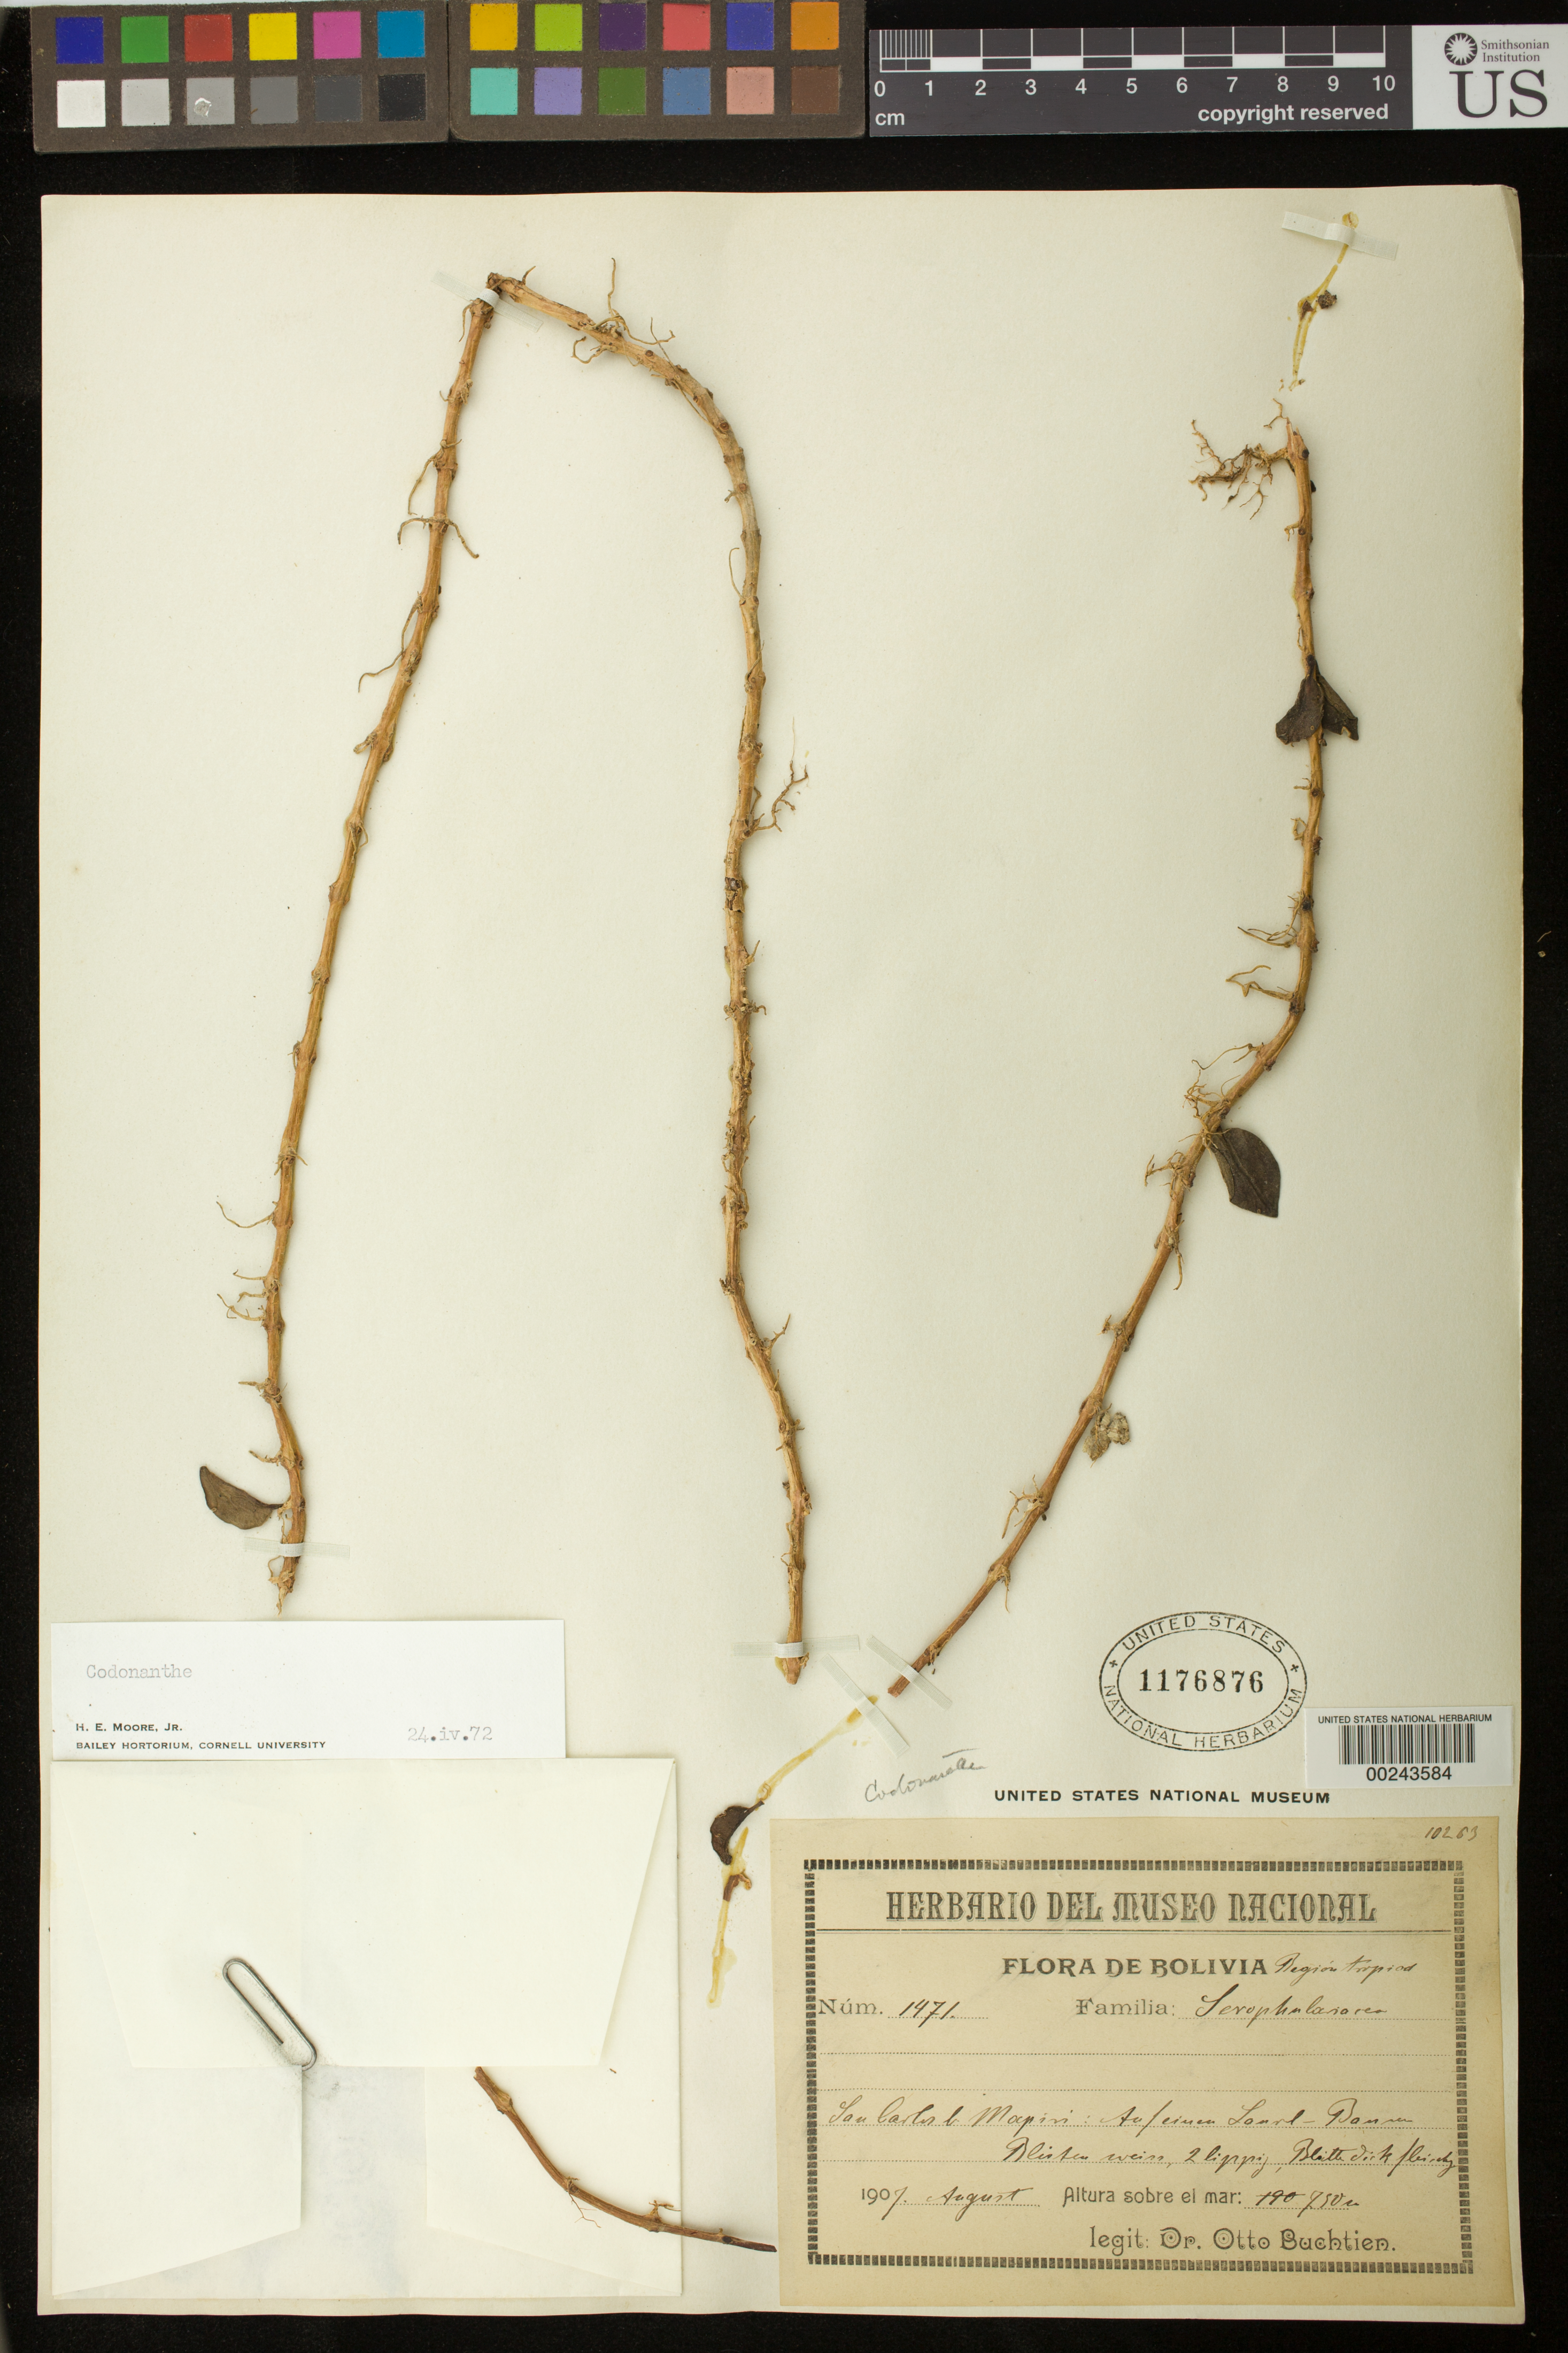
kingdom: Plantae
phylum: Tracheophyta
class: Magnoliopsida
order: Lamiales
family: Gesneriaceae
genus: Codonanthe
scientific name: Codonanthe sp.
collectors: O. Buchtien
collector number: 1471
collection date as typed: Aug 1907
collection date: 1907-08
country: Bolivia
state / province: La Paz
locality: Mapiri region, San Carlos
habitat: Tropical region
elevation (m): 750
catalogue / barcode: US 1176876